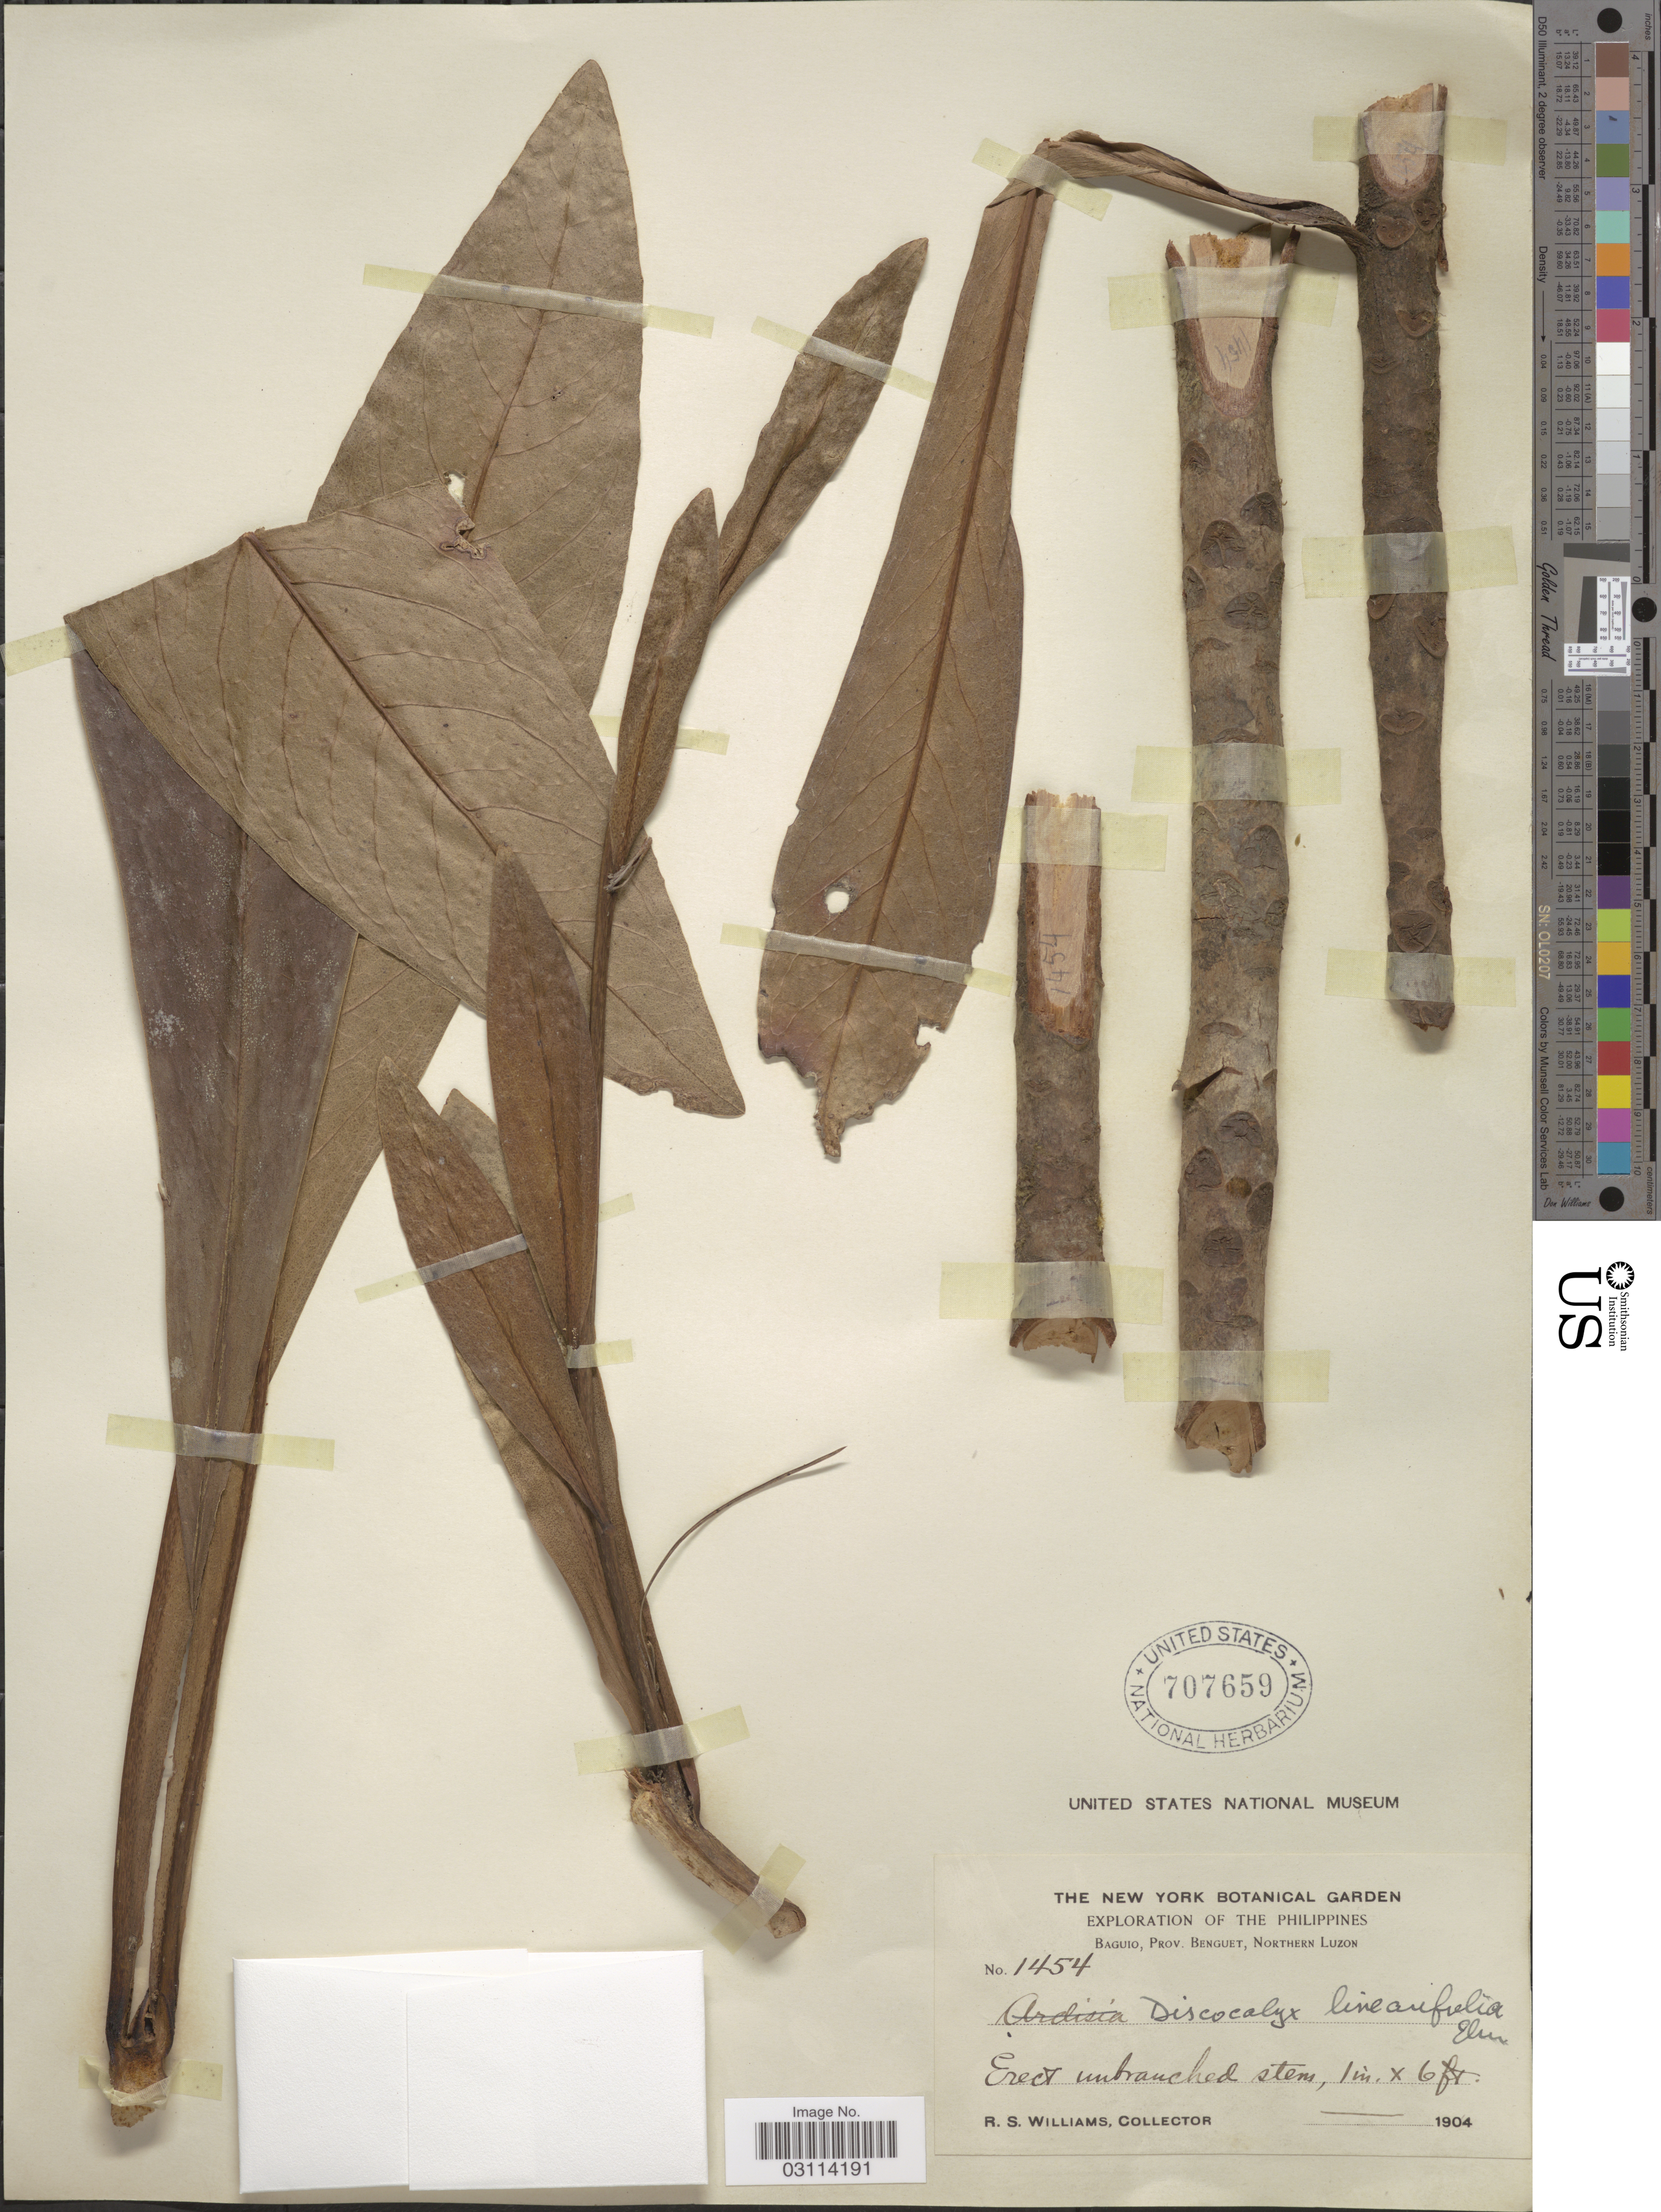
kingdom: Plantae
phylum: Tracheophyta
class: Magnoliopsida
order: Ericales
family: Primulaceae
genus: Discocalyx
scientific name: Discocalyx linearifolia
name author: Elmer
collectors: R. S. Williams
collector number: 1454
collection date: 1904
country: Philippines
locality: Baguio, Prov. Benguet, Northern Luzon.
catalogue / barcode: US 707659